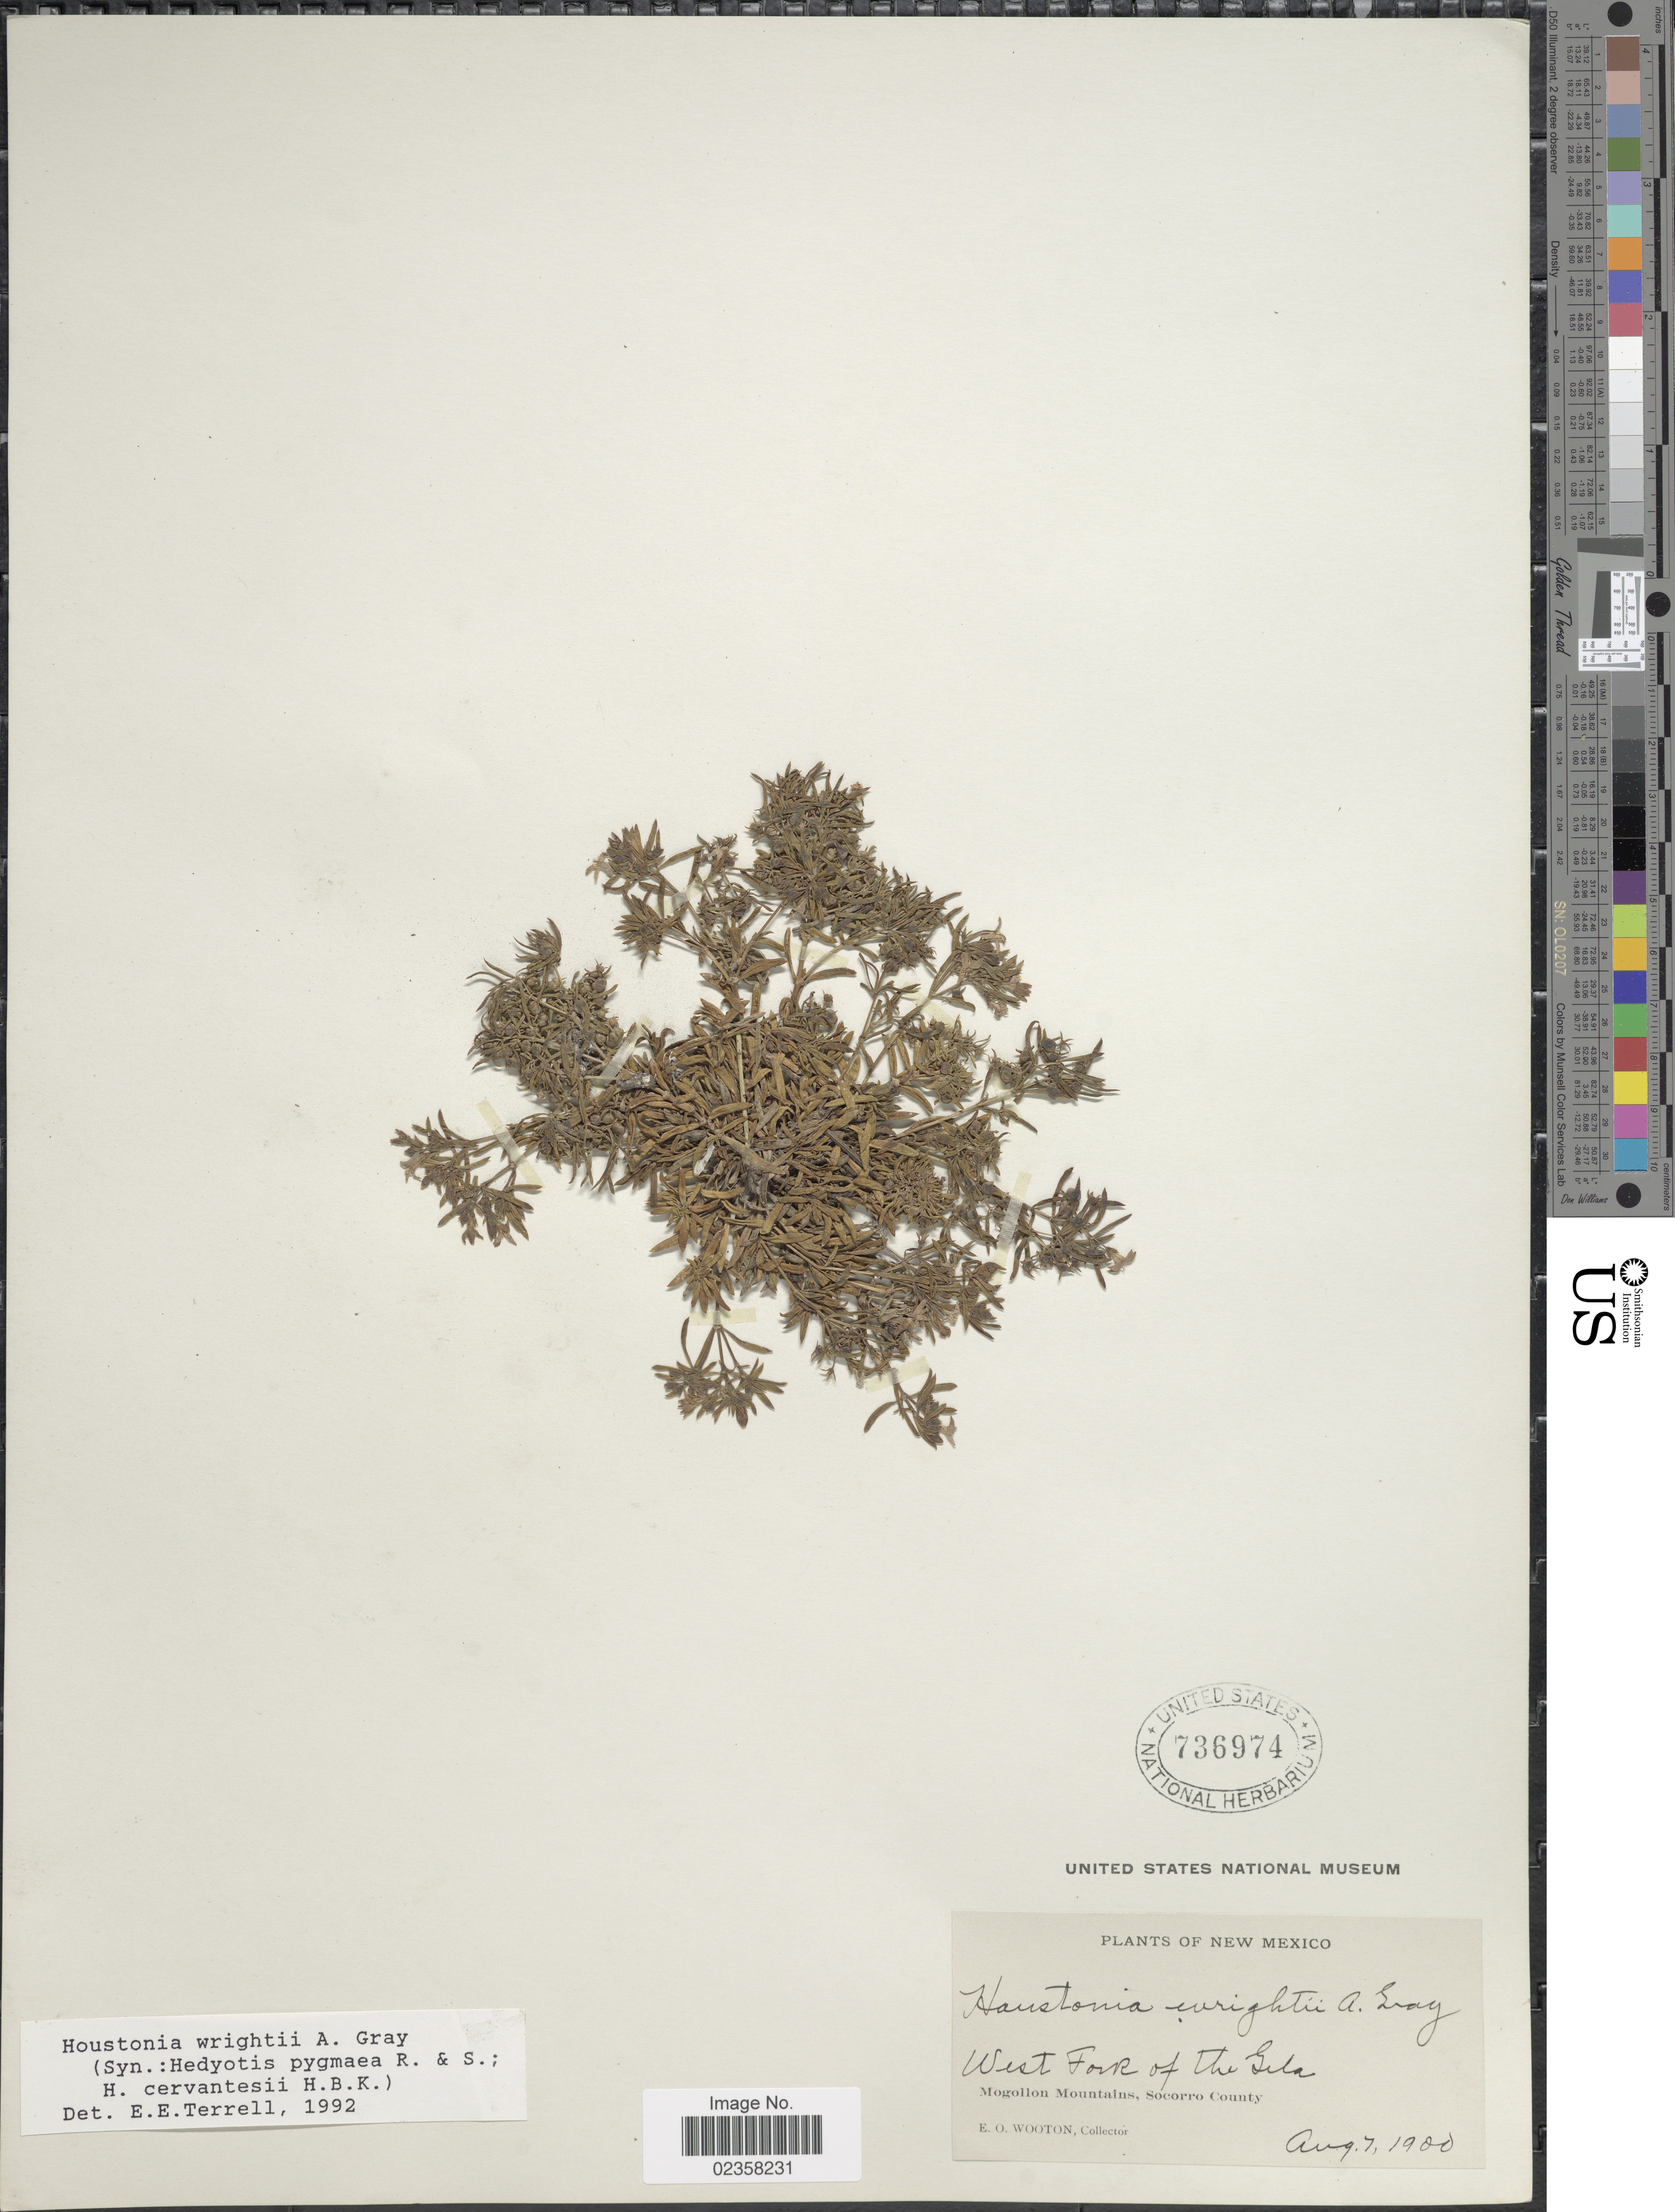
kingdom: Plantae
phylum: Tracheophyta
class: Magnoliopsida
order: Gentianales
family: Rubiaceae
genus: Houstonia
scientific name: Houstonia wrightii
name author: (A. Gray) A. Gray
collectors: E. O. Wooton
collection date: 1900-08-07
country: United States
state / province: New Mexico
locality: West Fork of the Gila, Mongollon Mountains, Socorro County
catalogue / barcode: US 736974